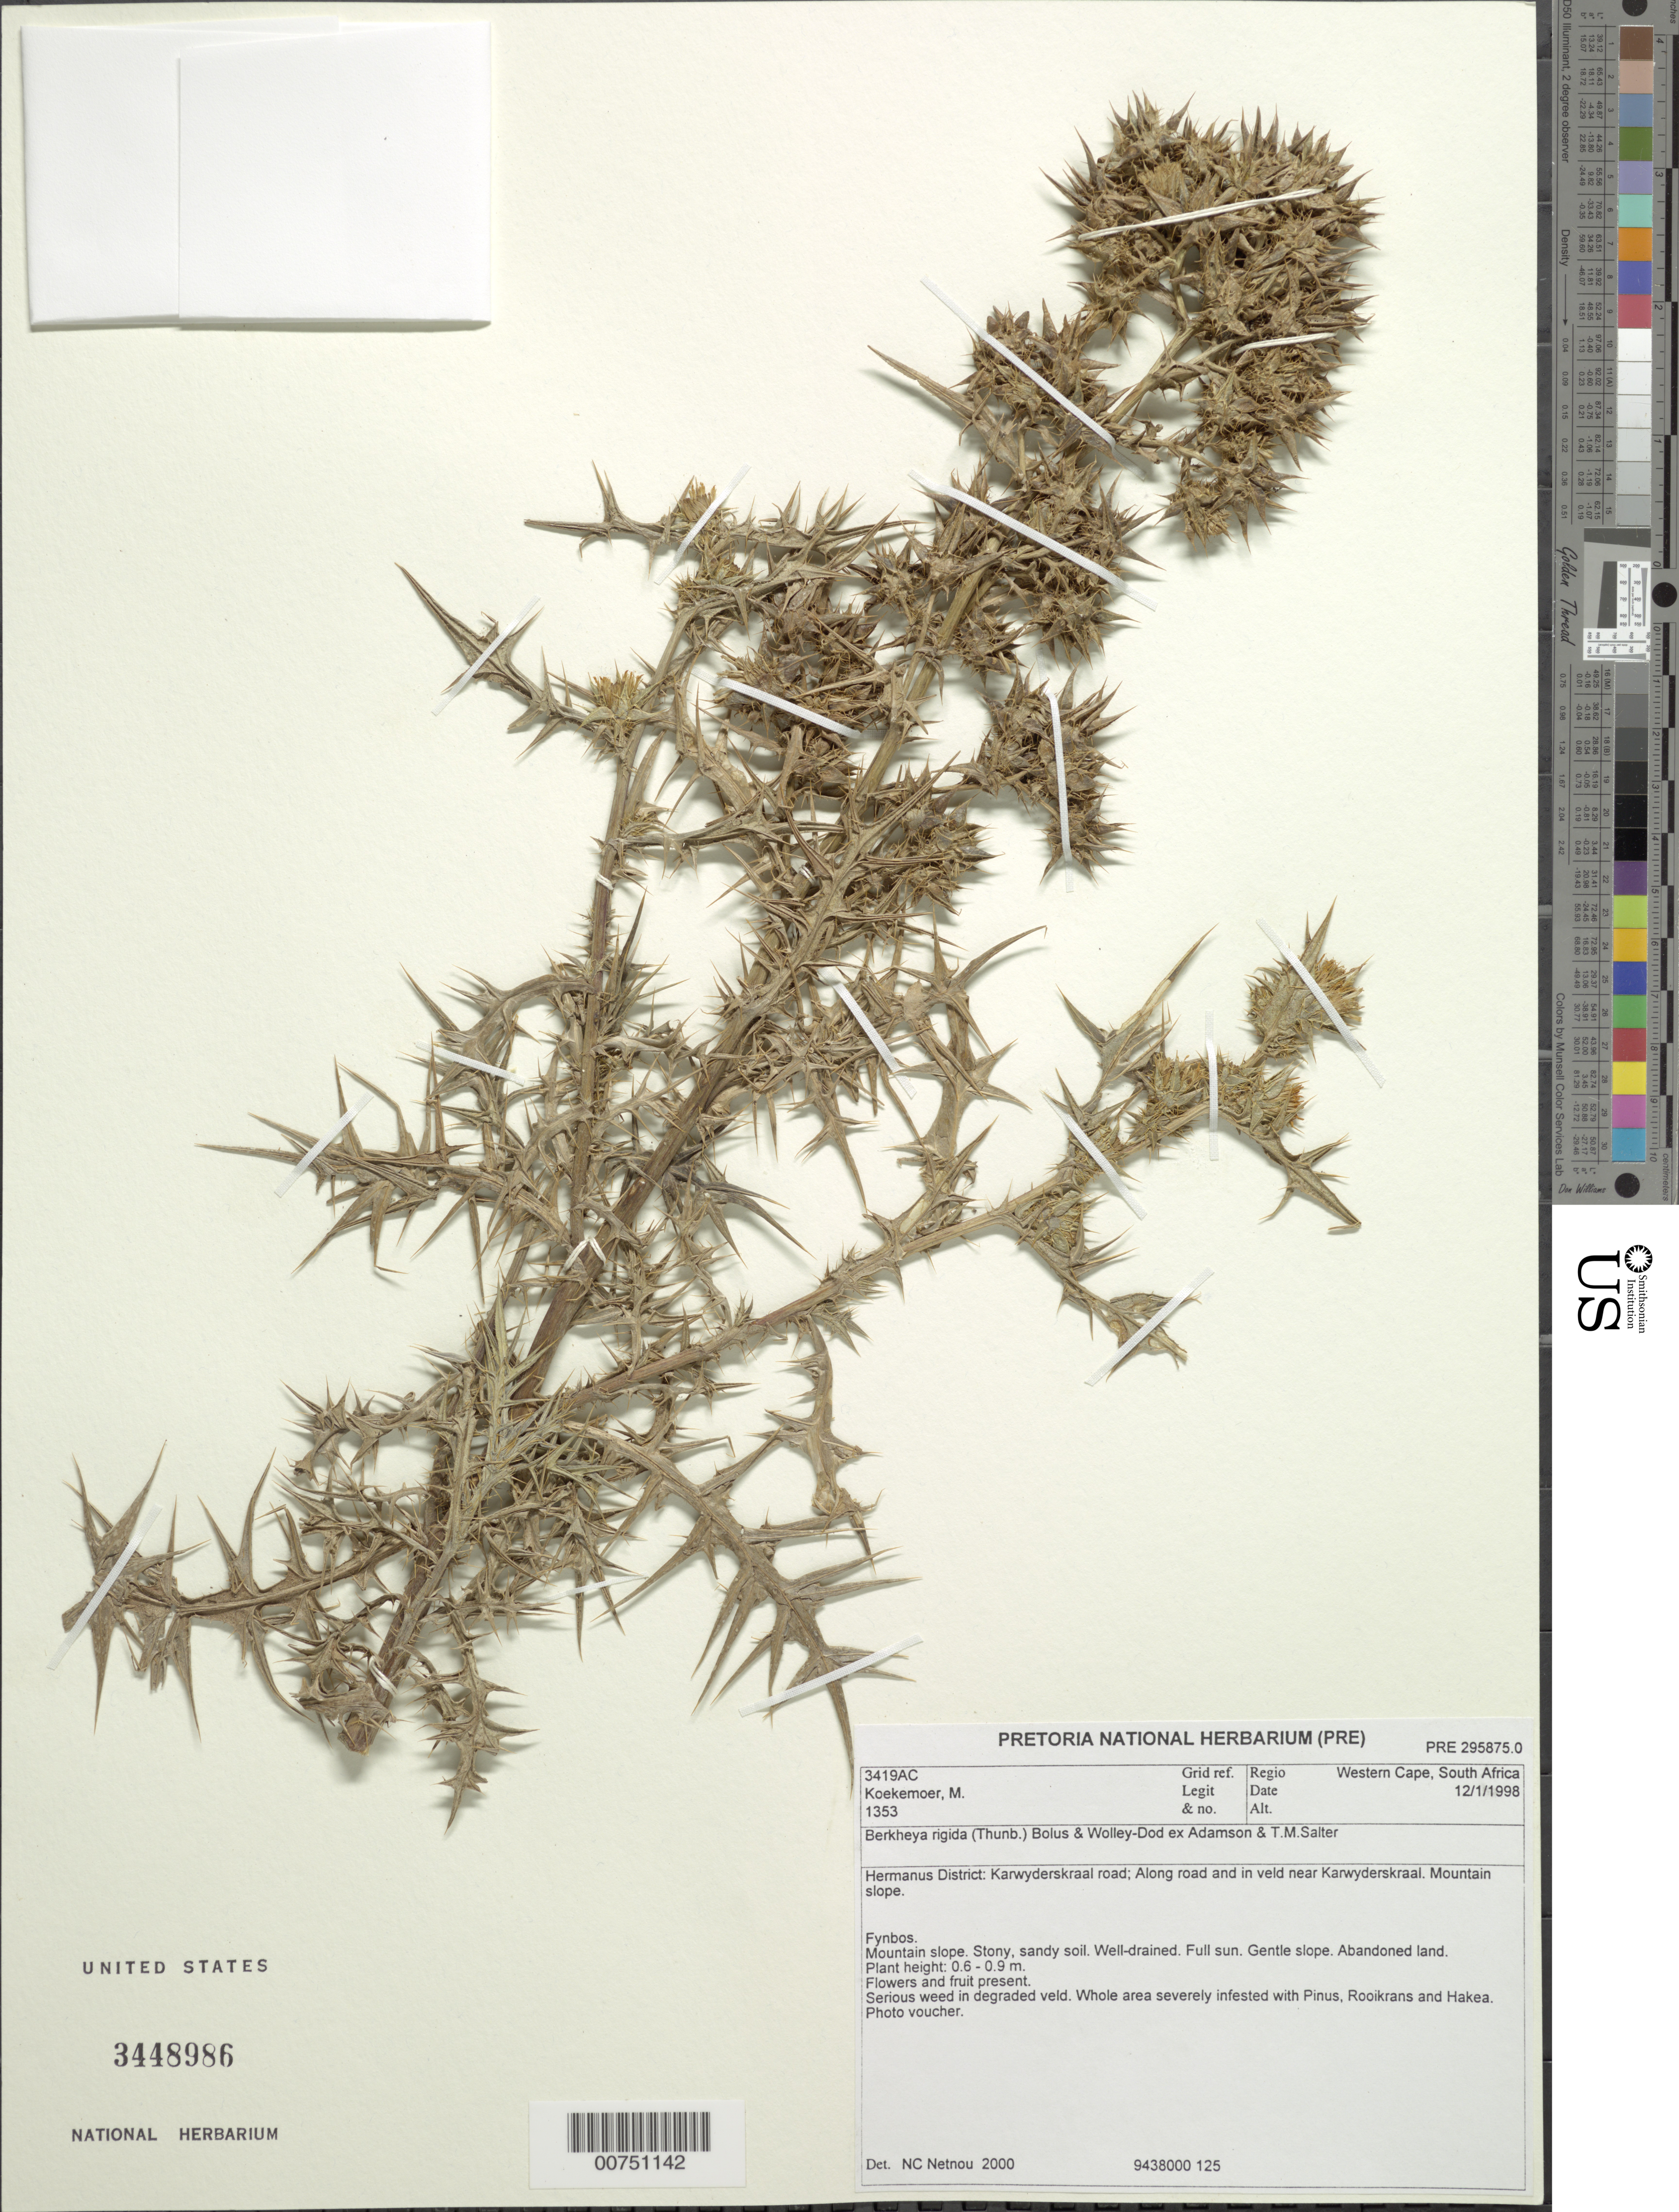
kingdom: Plantae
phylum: Tracheophyta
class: Magnoliopsida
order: Asterales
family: Asteraceae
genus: Berkheya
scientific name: Berkheya rigida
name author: (Thunb.) Bolus & Wolley-Dod ex Adamson & T.M. Salter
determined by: Netnou, N. C.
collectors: M. Koekemoer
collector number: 1353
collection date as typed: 12 January 1998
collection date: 1998-01-12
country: South Africa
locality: Western Cape; Hermanus District, Karwyderskraal road, along road and in veld near Karwyderskraal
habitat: Fynbos; mountain slope, stony, sandy soil, well-drained, full sun, gentle slope, abandoned land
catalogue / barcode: US 3448986